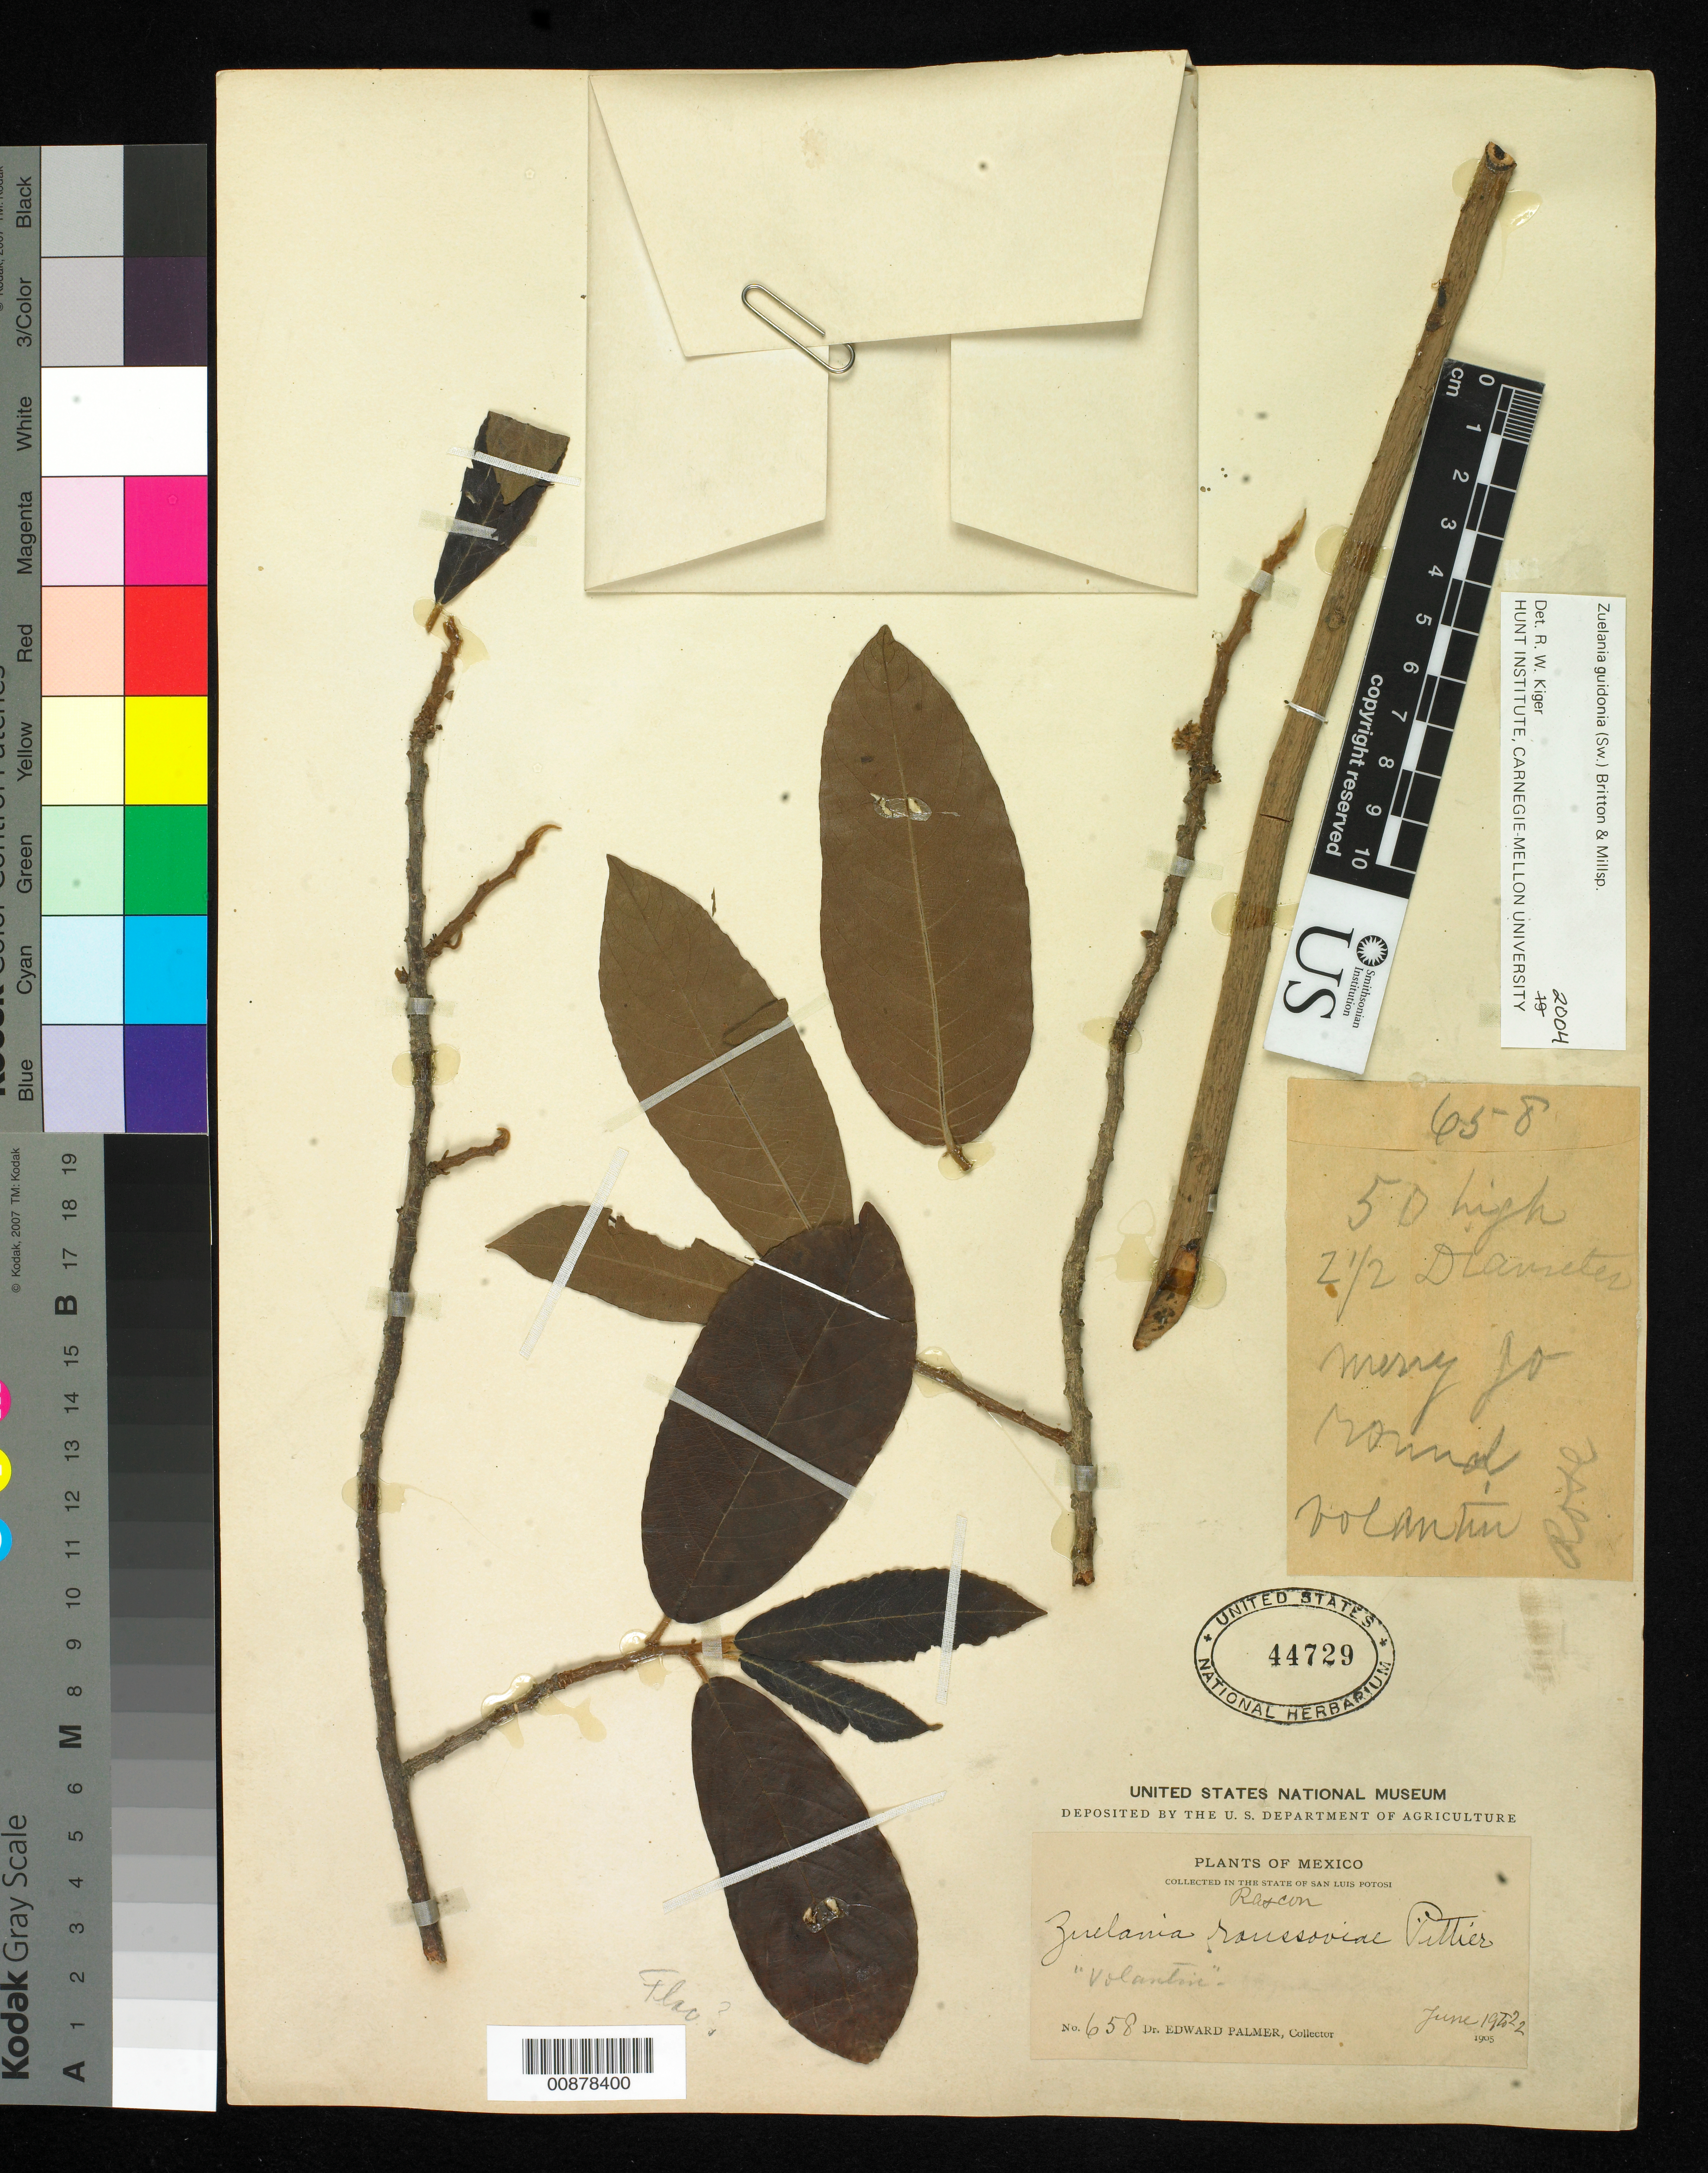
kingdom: Plantae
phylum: Tracheophyta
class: Magnoliopsida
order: Malpighiales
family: Salicaceae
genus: Casearia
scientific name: Casearia laetioides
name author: (A. Rich.) Warb.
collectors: E. Palmer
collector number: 658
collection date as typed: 19 Jun 1905 to 22 Jun 1905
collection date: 1905-06-19/1905-06-22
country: Mexico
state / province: San Luis Potosí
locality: Rascón, San Luis Potosí.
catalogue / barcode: US 44729